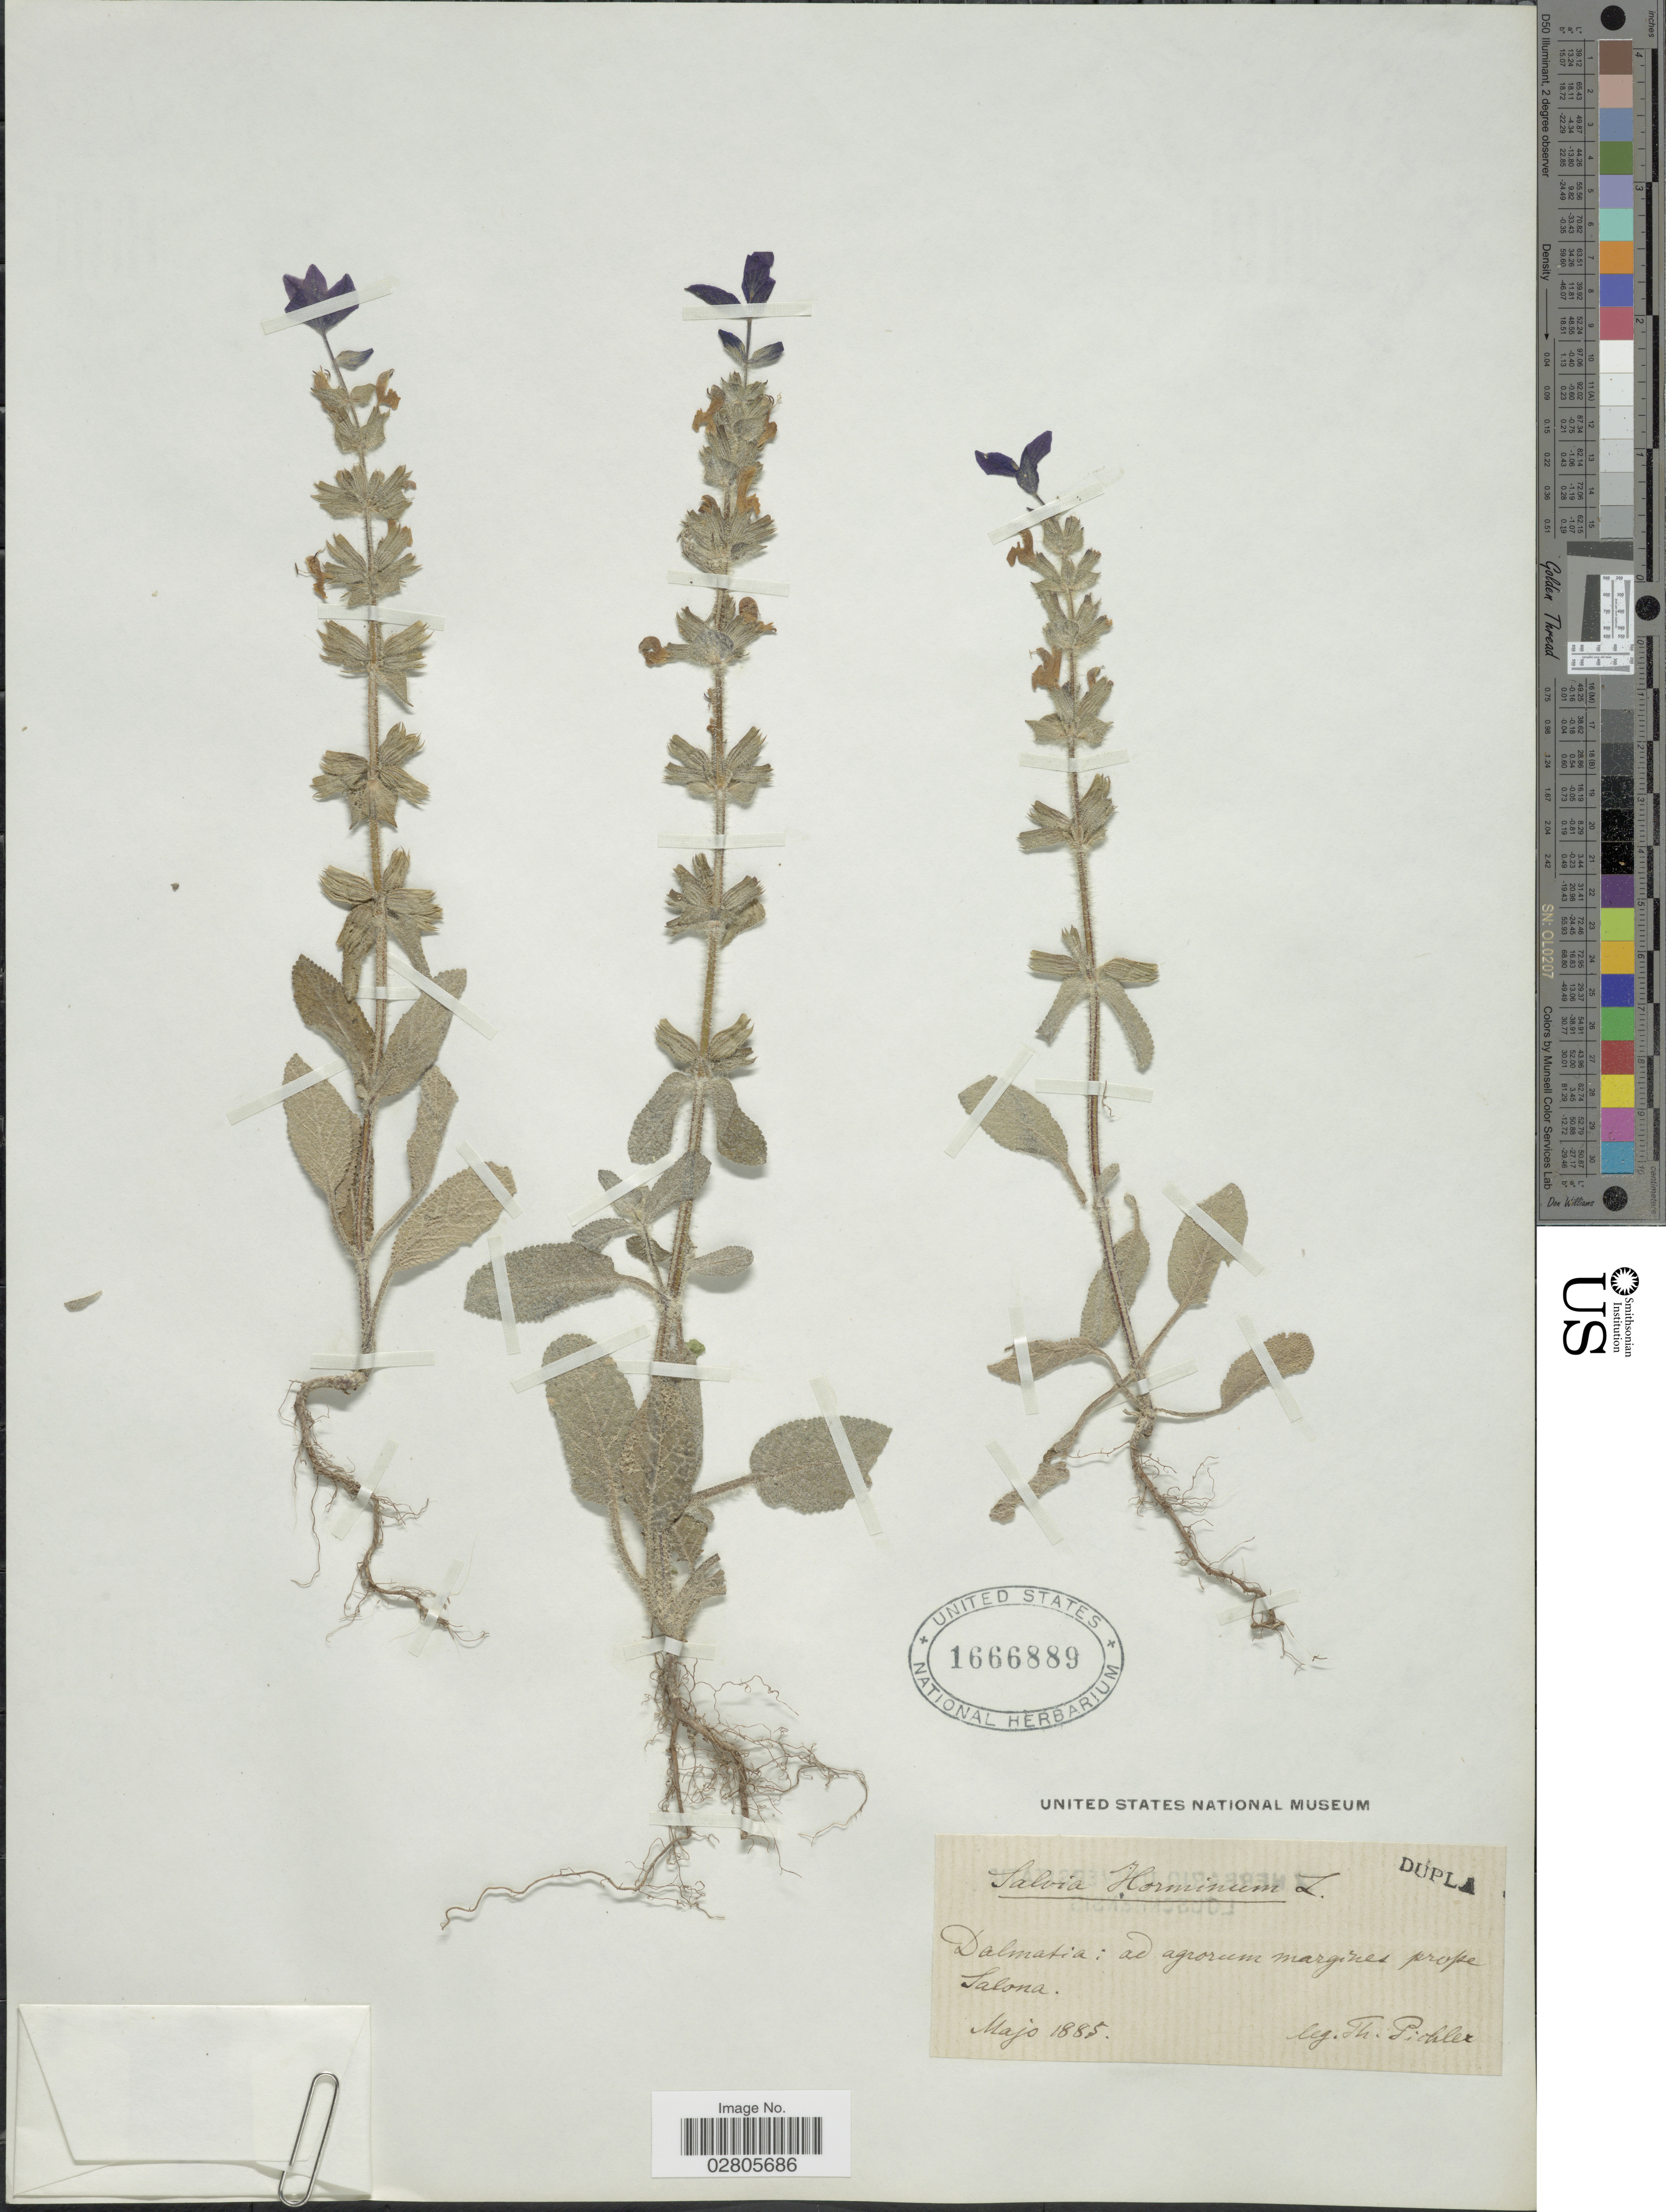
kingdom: Plantae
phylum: Tracheophyta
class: Magnoliopsida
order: Lamiales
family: Lamiaceae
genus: Salvia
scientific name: Salvia horminum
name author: L.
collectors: T. Pichler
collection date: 1885-05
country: Croatia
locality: Dalmatia: ad agrorum margines prope Salona.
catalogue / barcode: US 1666889